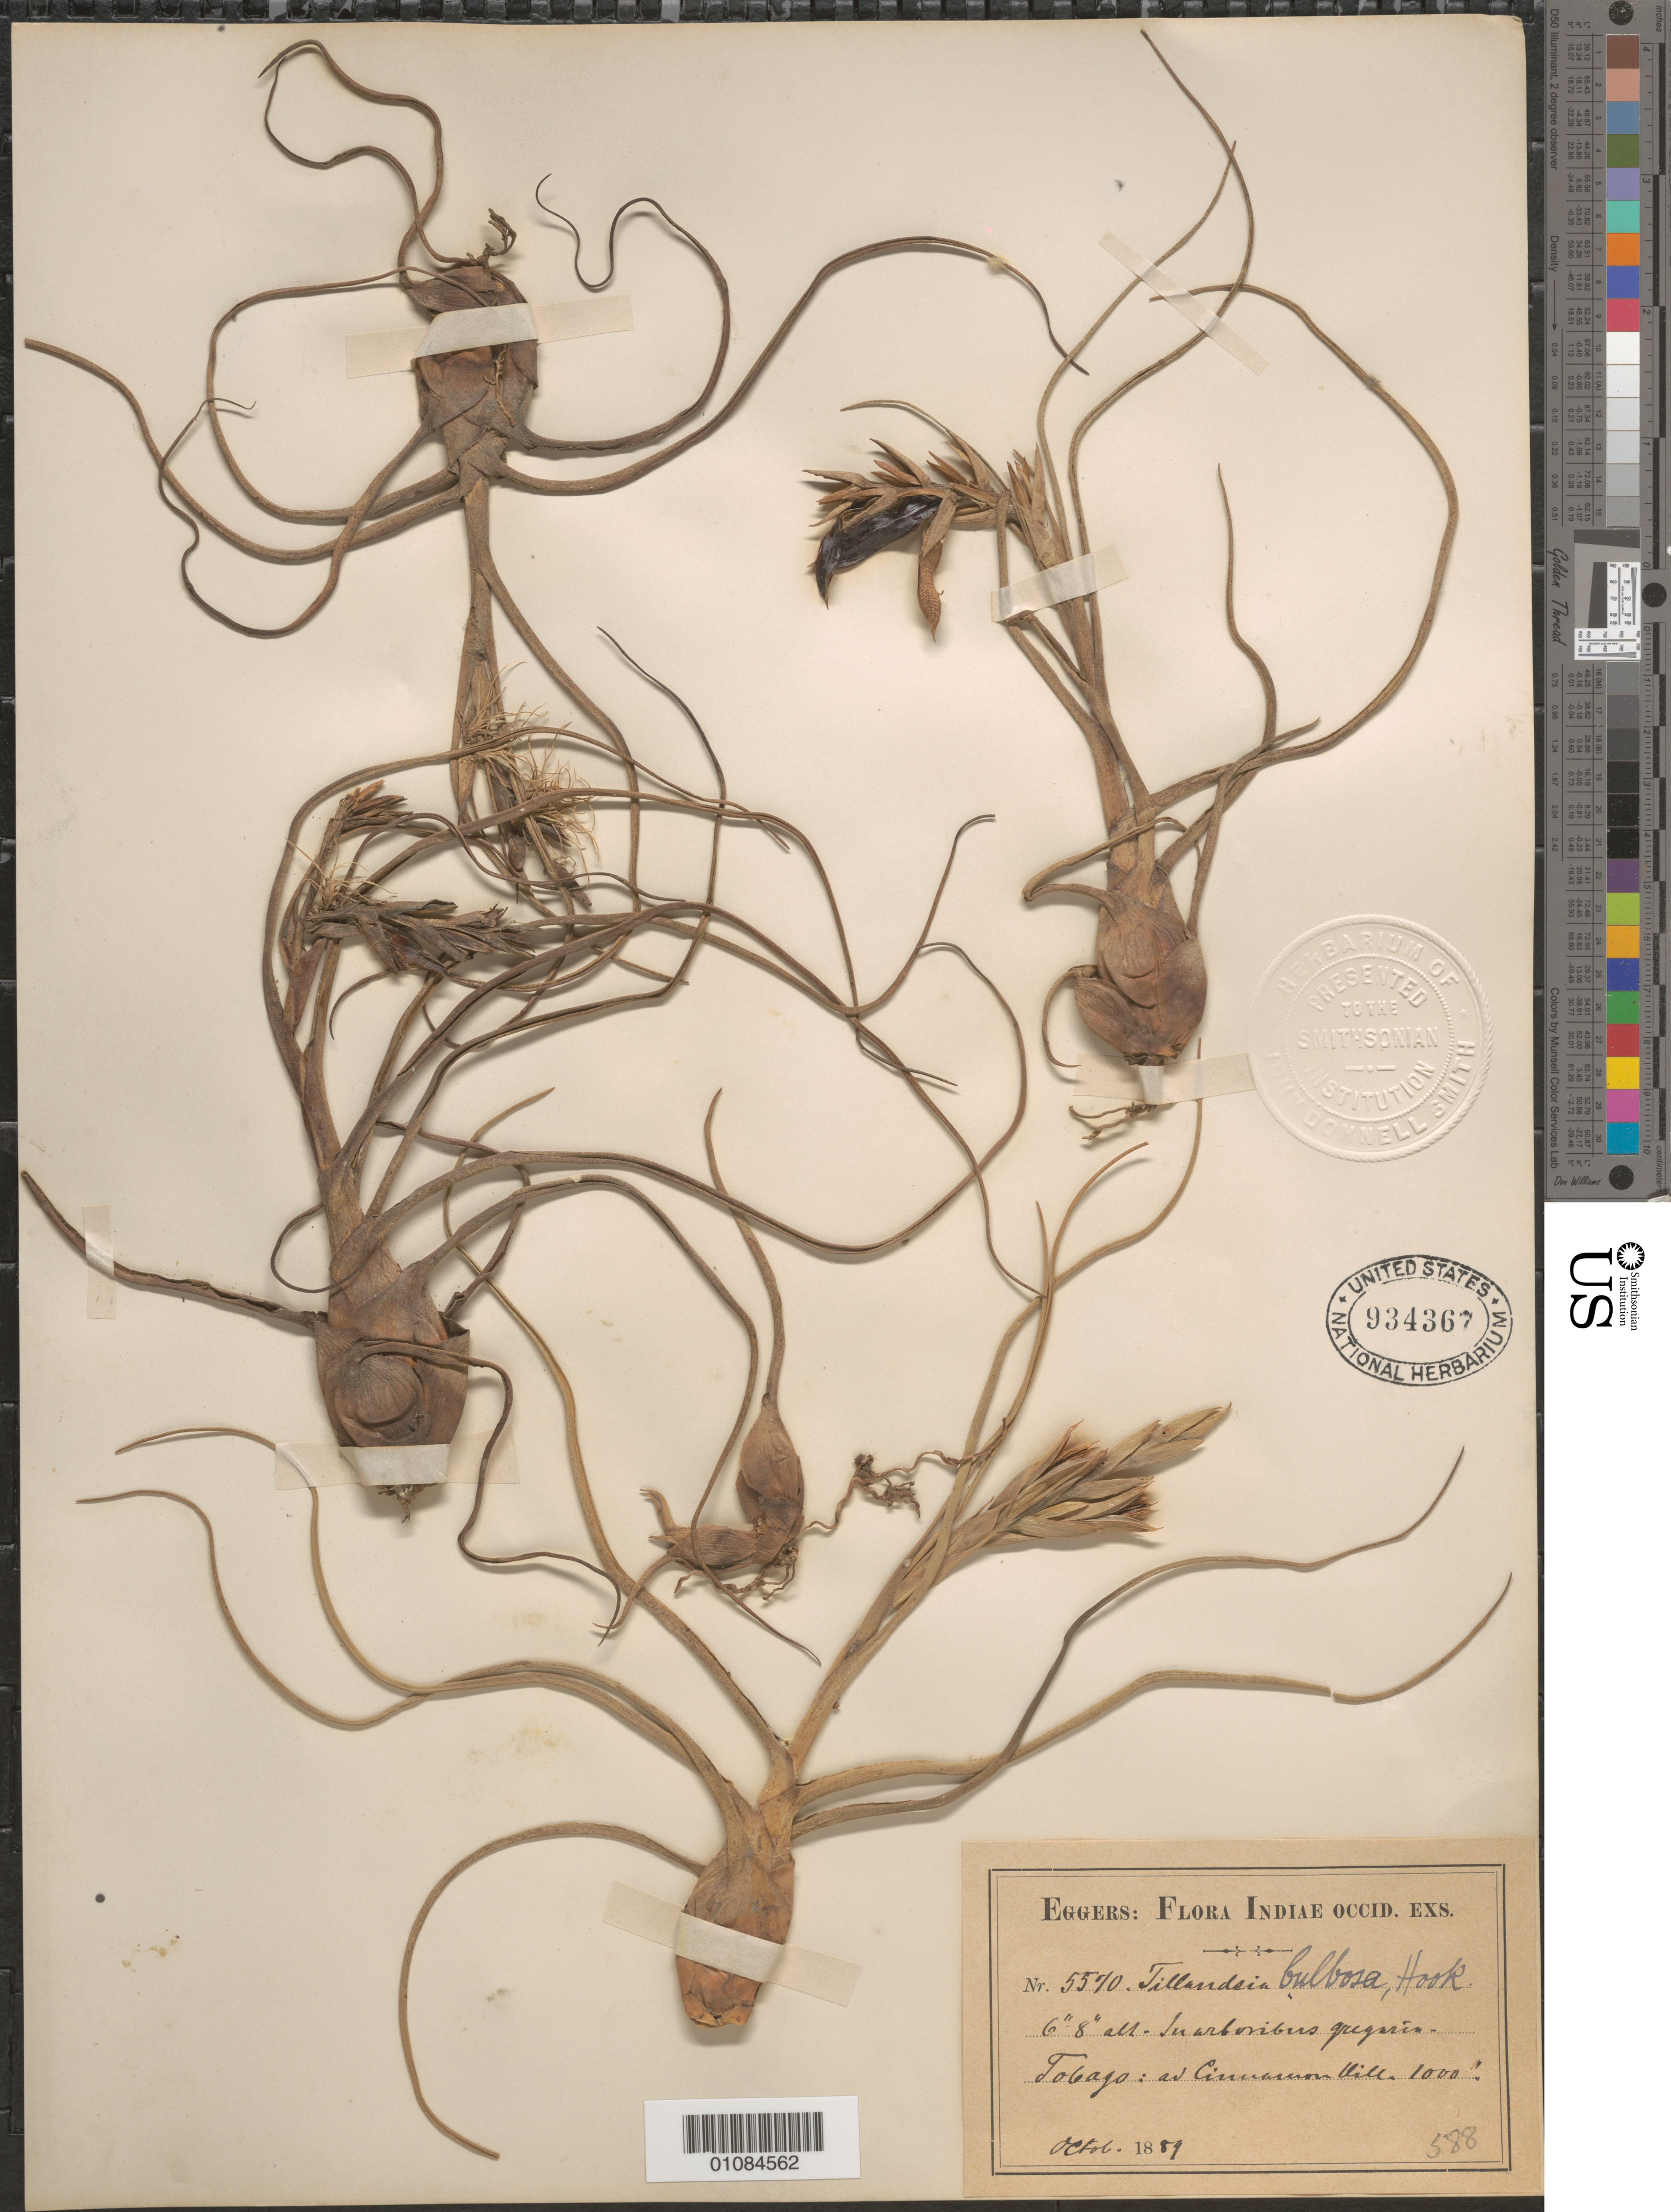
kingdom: Plantae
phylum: Tracheophyta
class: Liliopsida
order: Poales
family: Bromeliaceae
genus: Tillandsia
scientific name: Tillandsia bulbosa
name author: Hook.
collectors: H. F. A. von Eggers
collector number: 5570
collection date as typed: Oct 1889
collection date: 1889-10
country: Trinidad and Tobago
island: Tobago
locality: Cinnamon Hill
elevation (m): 305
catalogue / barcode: US 934367